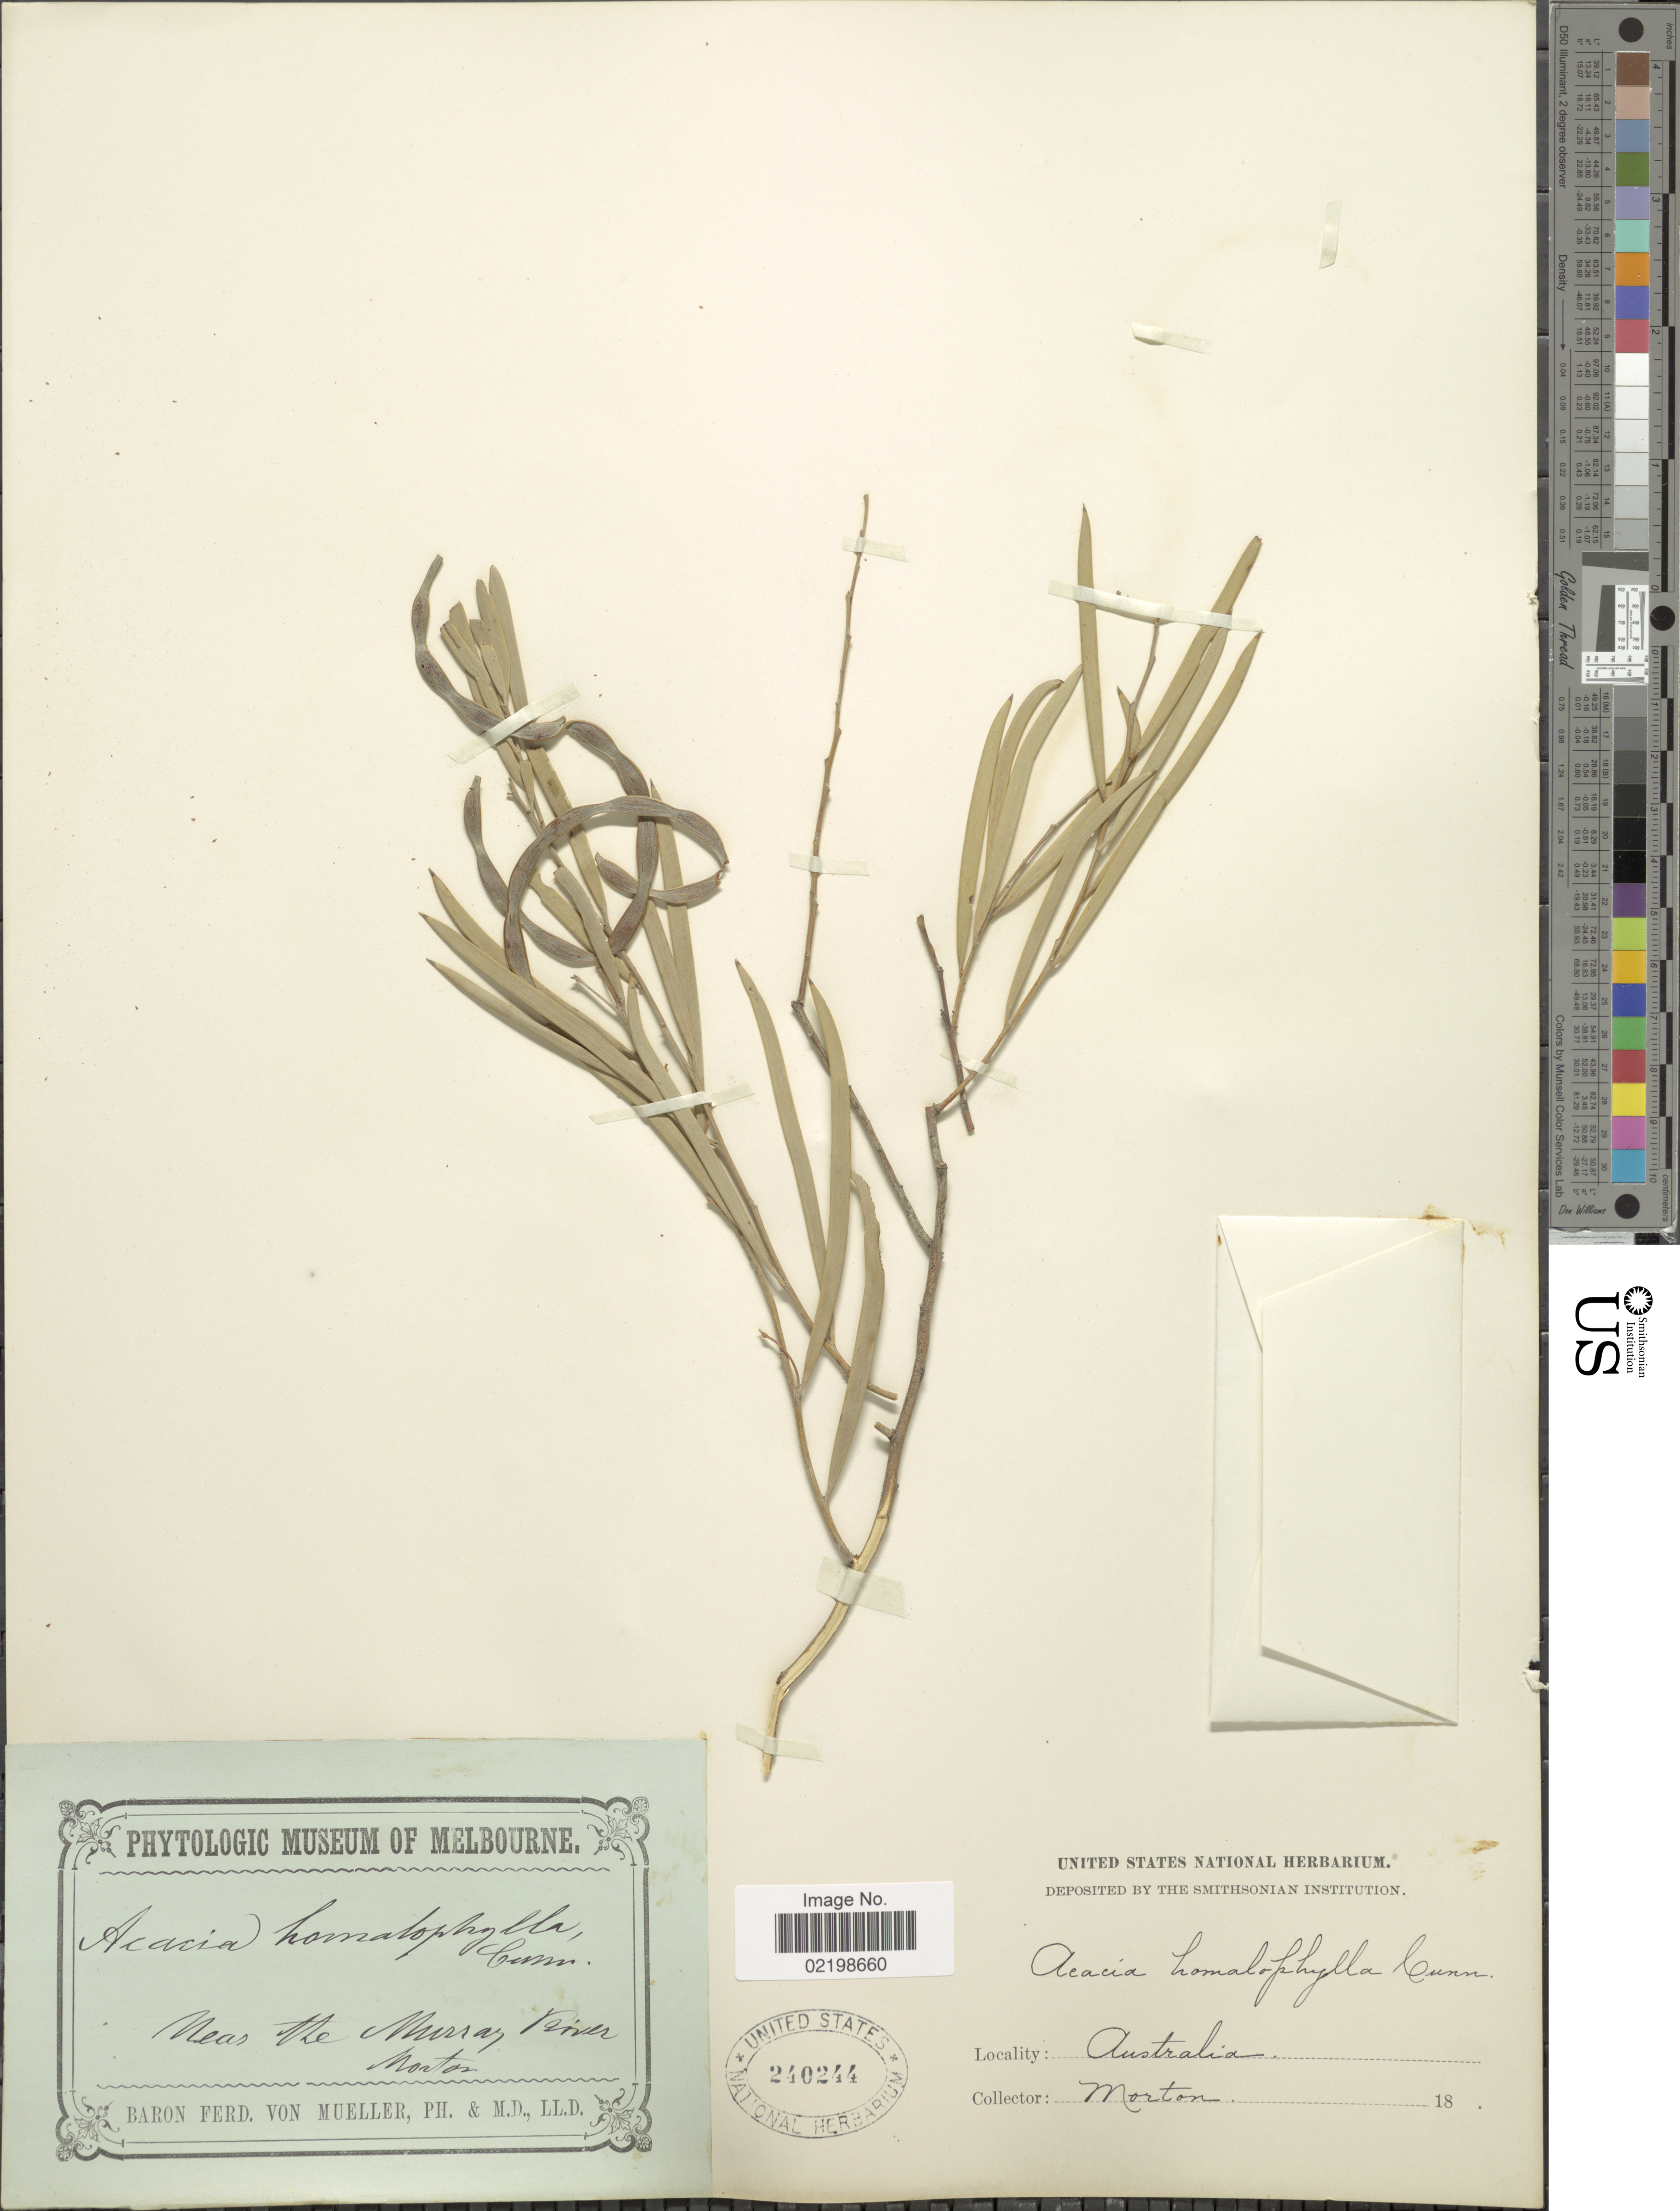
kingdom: Plantae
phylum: Tracheophyta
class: Magnoliopsida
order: Fabales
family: Fabaceae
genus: Acacia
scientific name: Acacia homalophylla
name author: A. Cunn. ex Benth.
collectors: Morton, --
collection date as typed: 18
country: Australia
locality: Near the Murray River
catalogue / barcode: US 240244